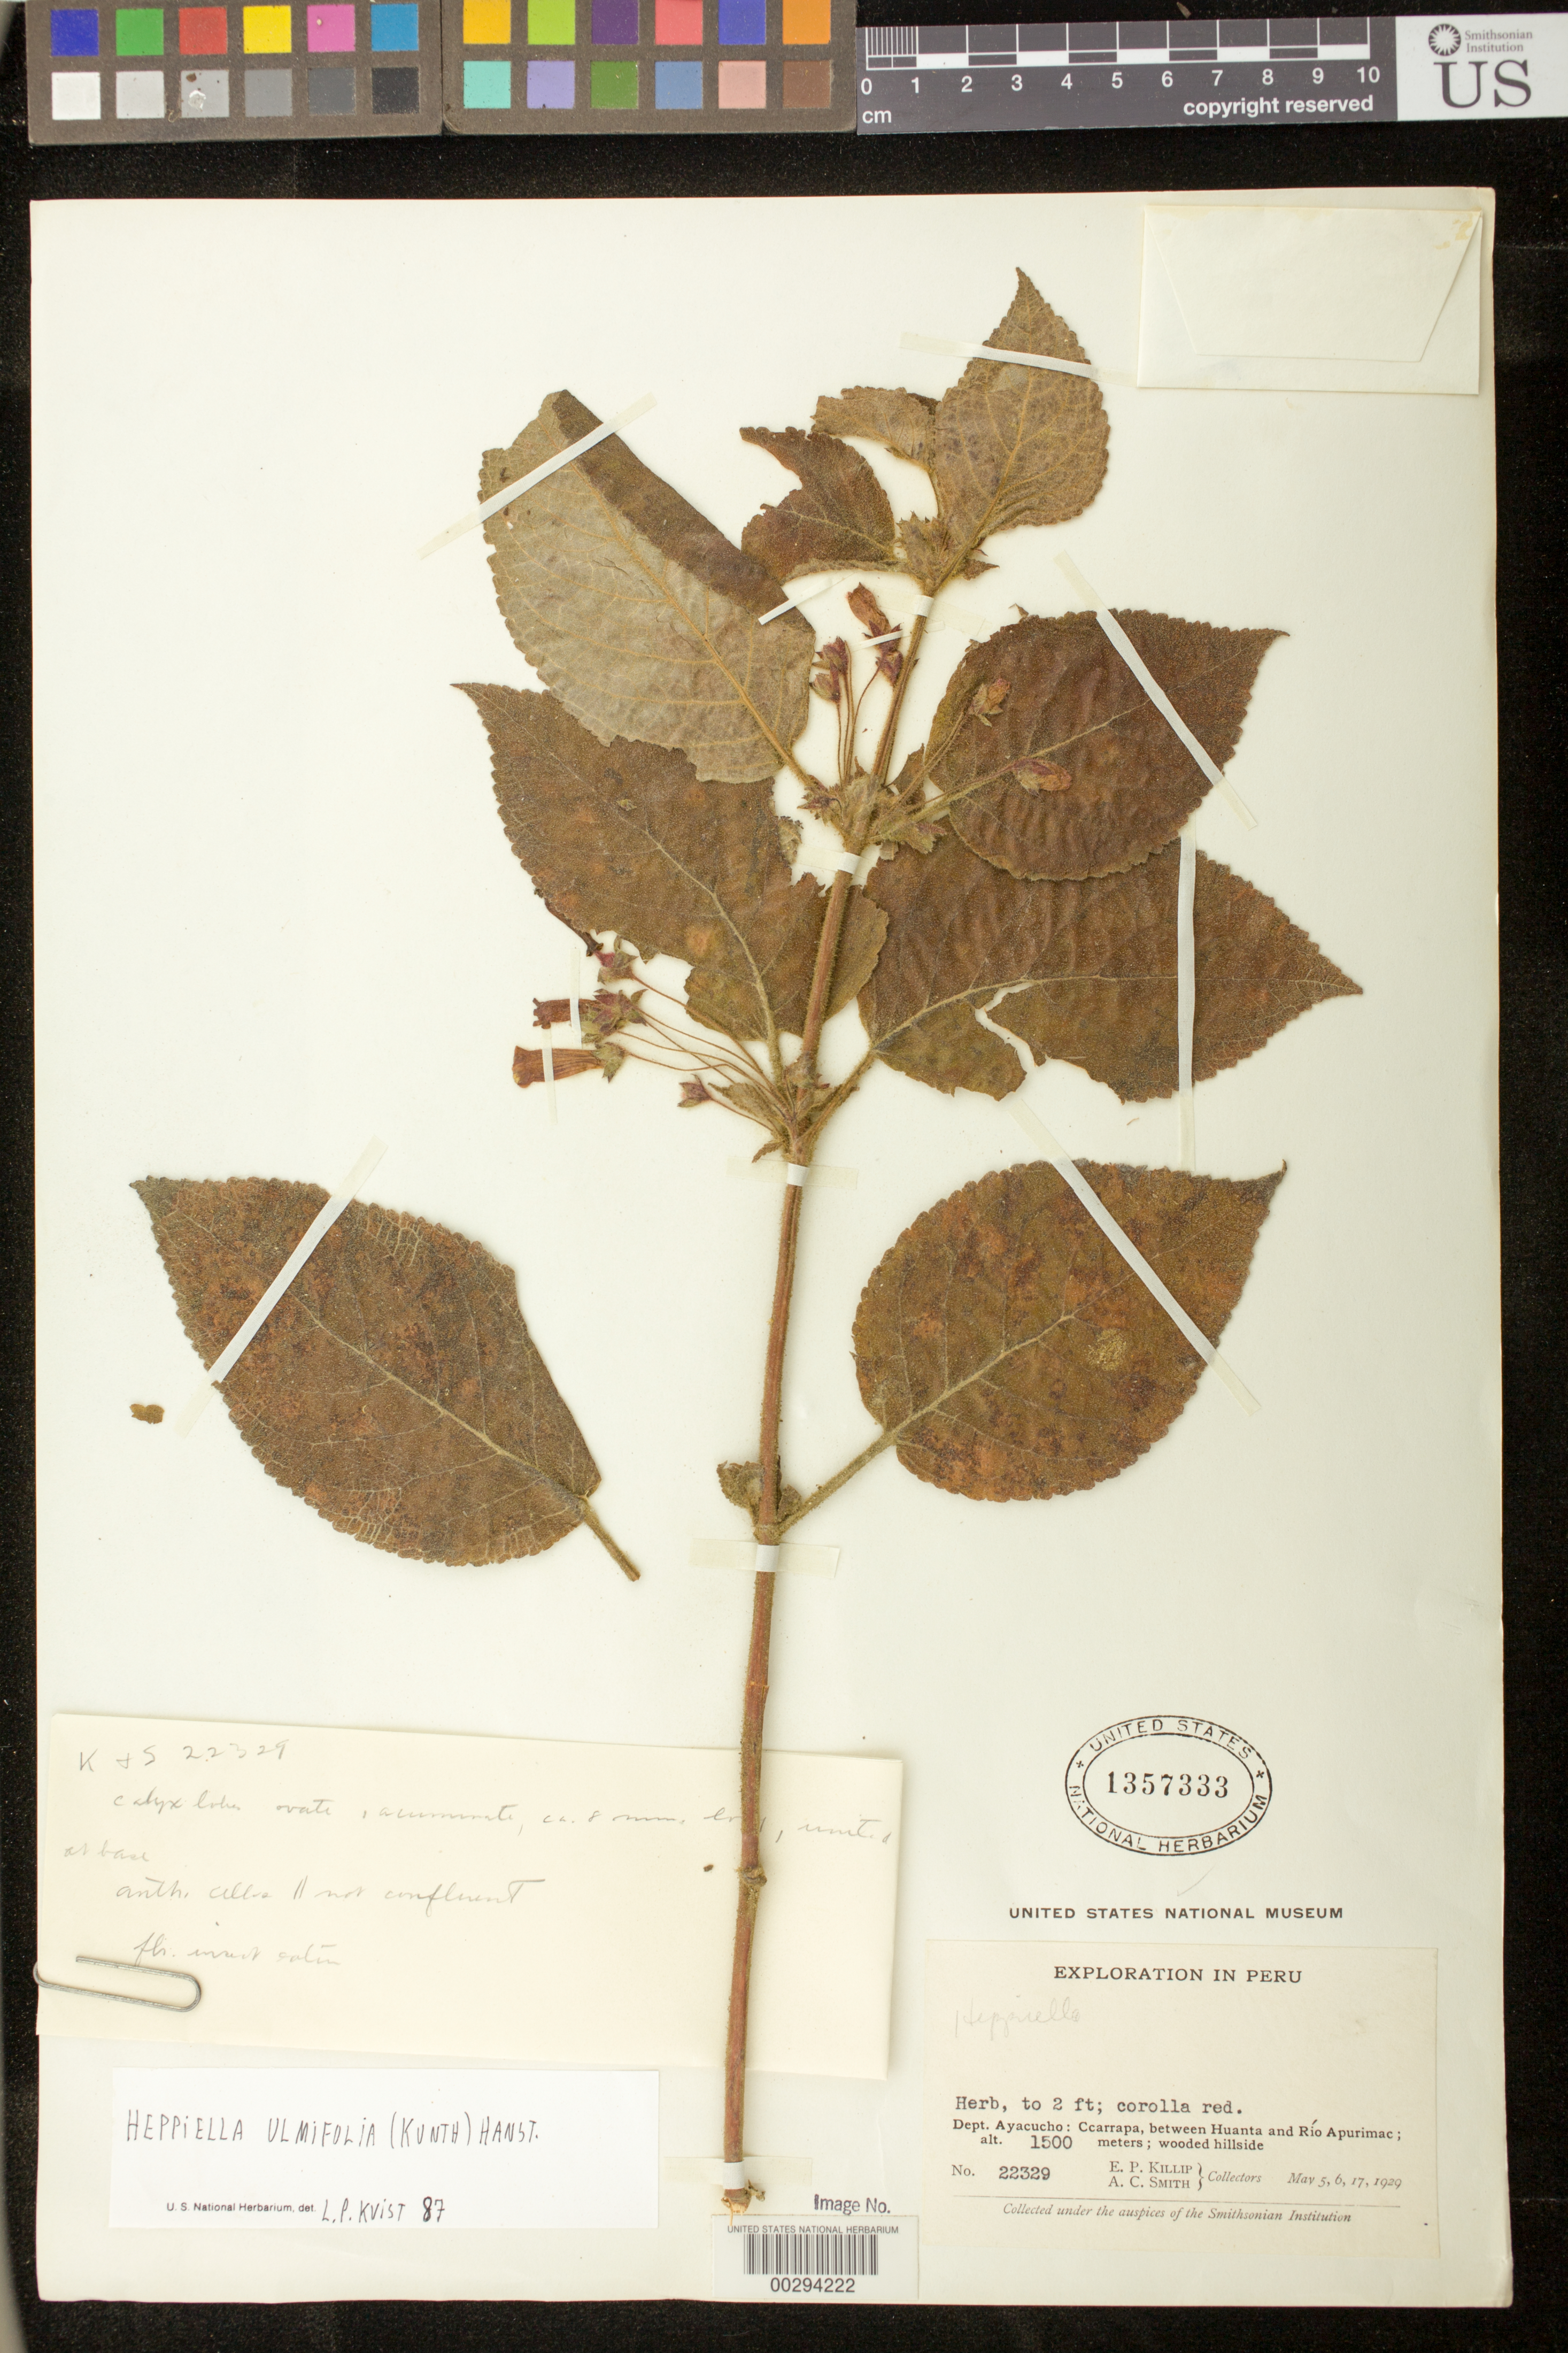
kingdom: Plantae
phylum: Tracheophyta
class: Magnoliopsida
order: Lamiales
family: Gesneriaceae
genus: Heppiella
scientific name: Heppiella ulmifolia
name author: (Kunth) Hanst.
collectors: E. P. Killip & A. C. Smith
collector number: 22329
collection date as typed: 5-17 May 1929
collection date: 1929-05-05/1929-05-17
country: Peru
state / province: Ayacucho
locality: Ccarrapa, between Huanta and Rio Apurimac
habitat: Wooded hillside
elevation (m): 1500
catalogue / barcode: US 1357333